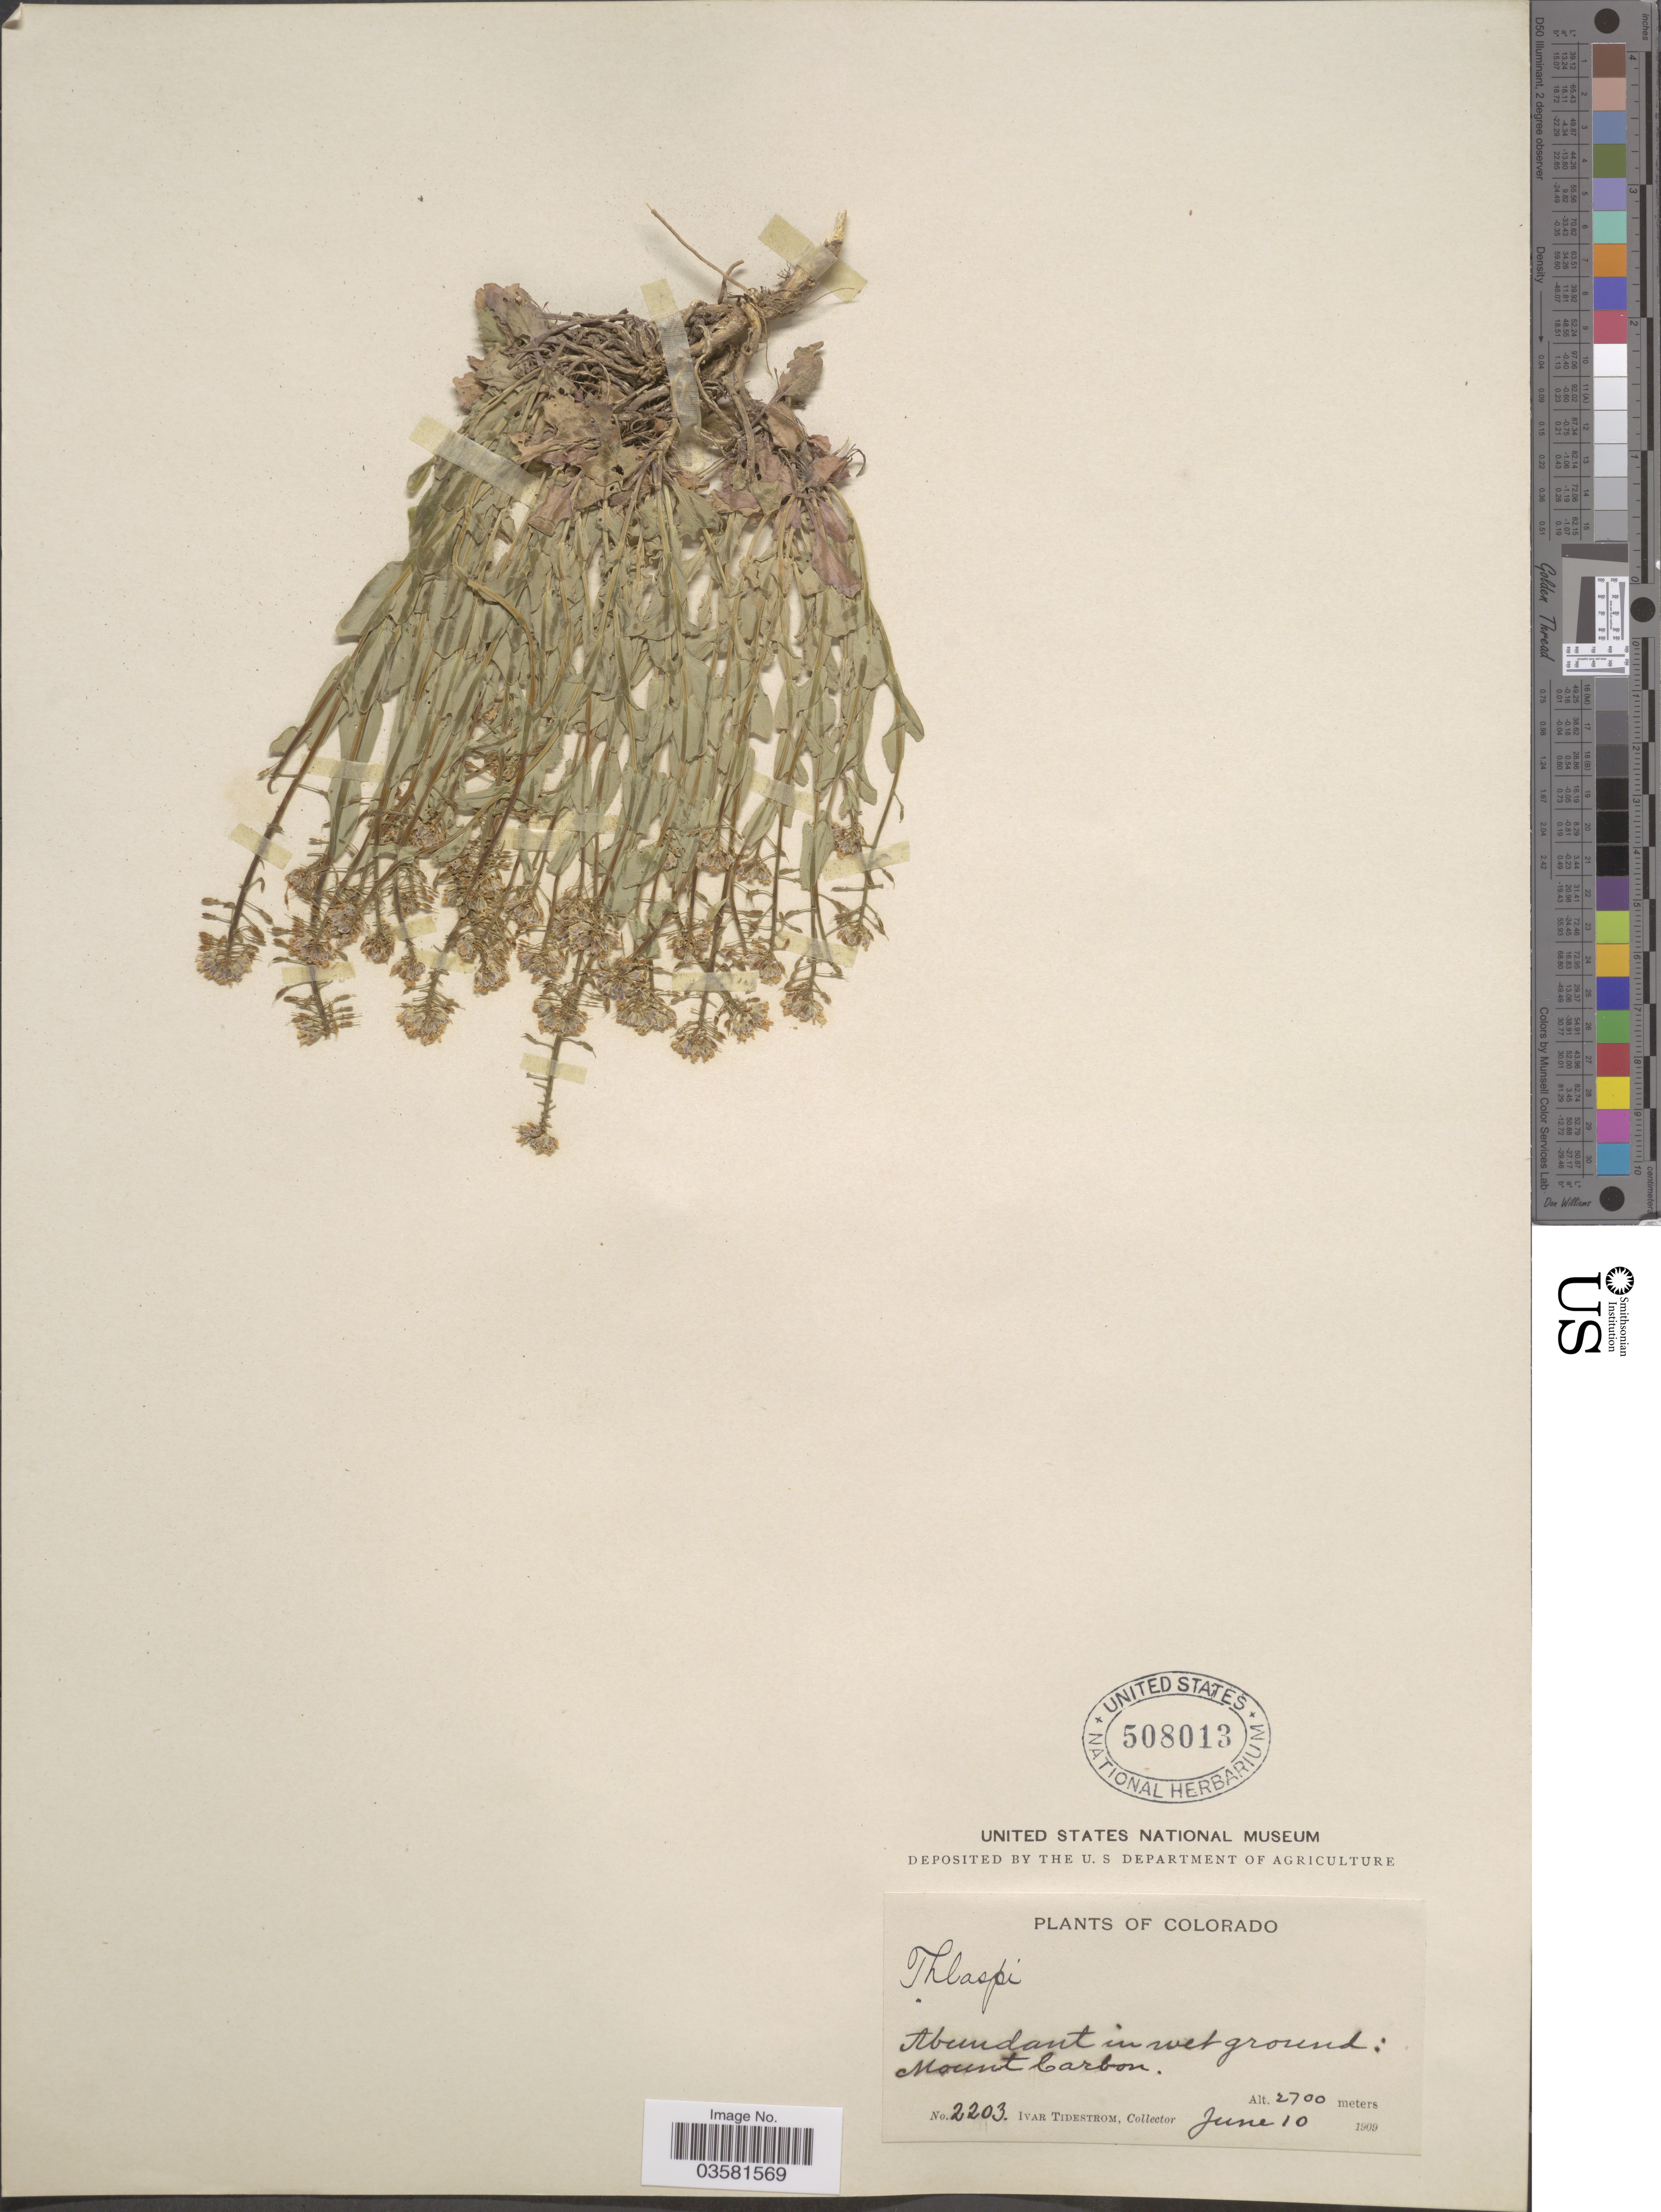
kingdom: Plantae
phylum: Tracheophyta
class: Magnoliopsida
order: Brassicales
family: Brassicaceae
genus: Thlaspi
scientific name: Thlaspi fendleri var. glaucum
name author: (A. Nelson) C.L. Hitchc.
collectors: I. F. Tidestrom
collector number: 2203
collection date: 1909-06-10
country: United States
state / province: Colorado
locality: Mount Carbon.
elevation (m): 2700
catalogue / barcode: US 508013